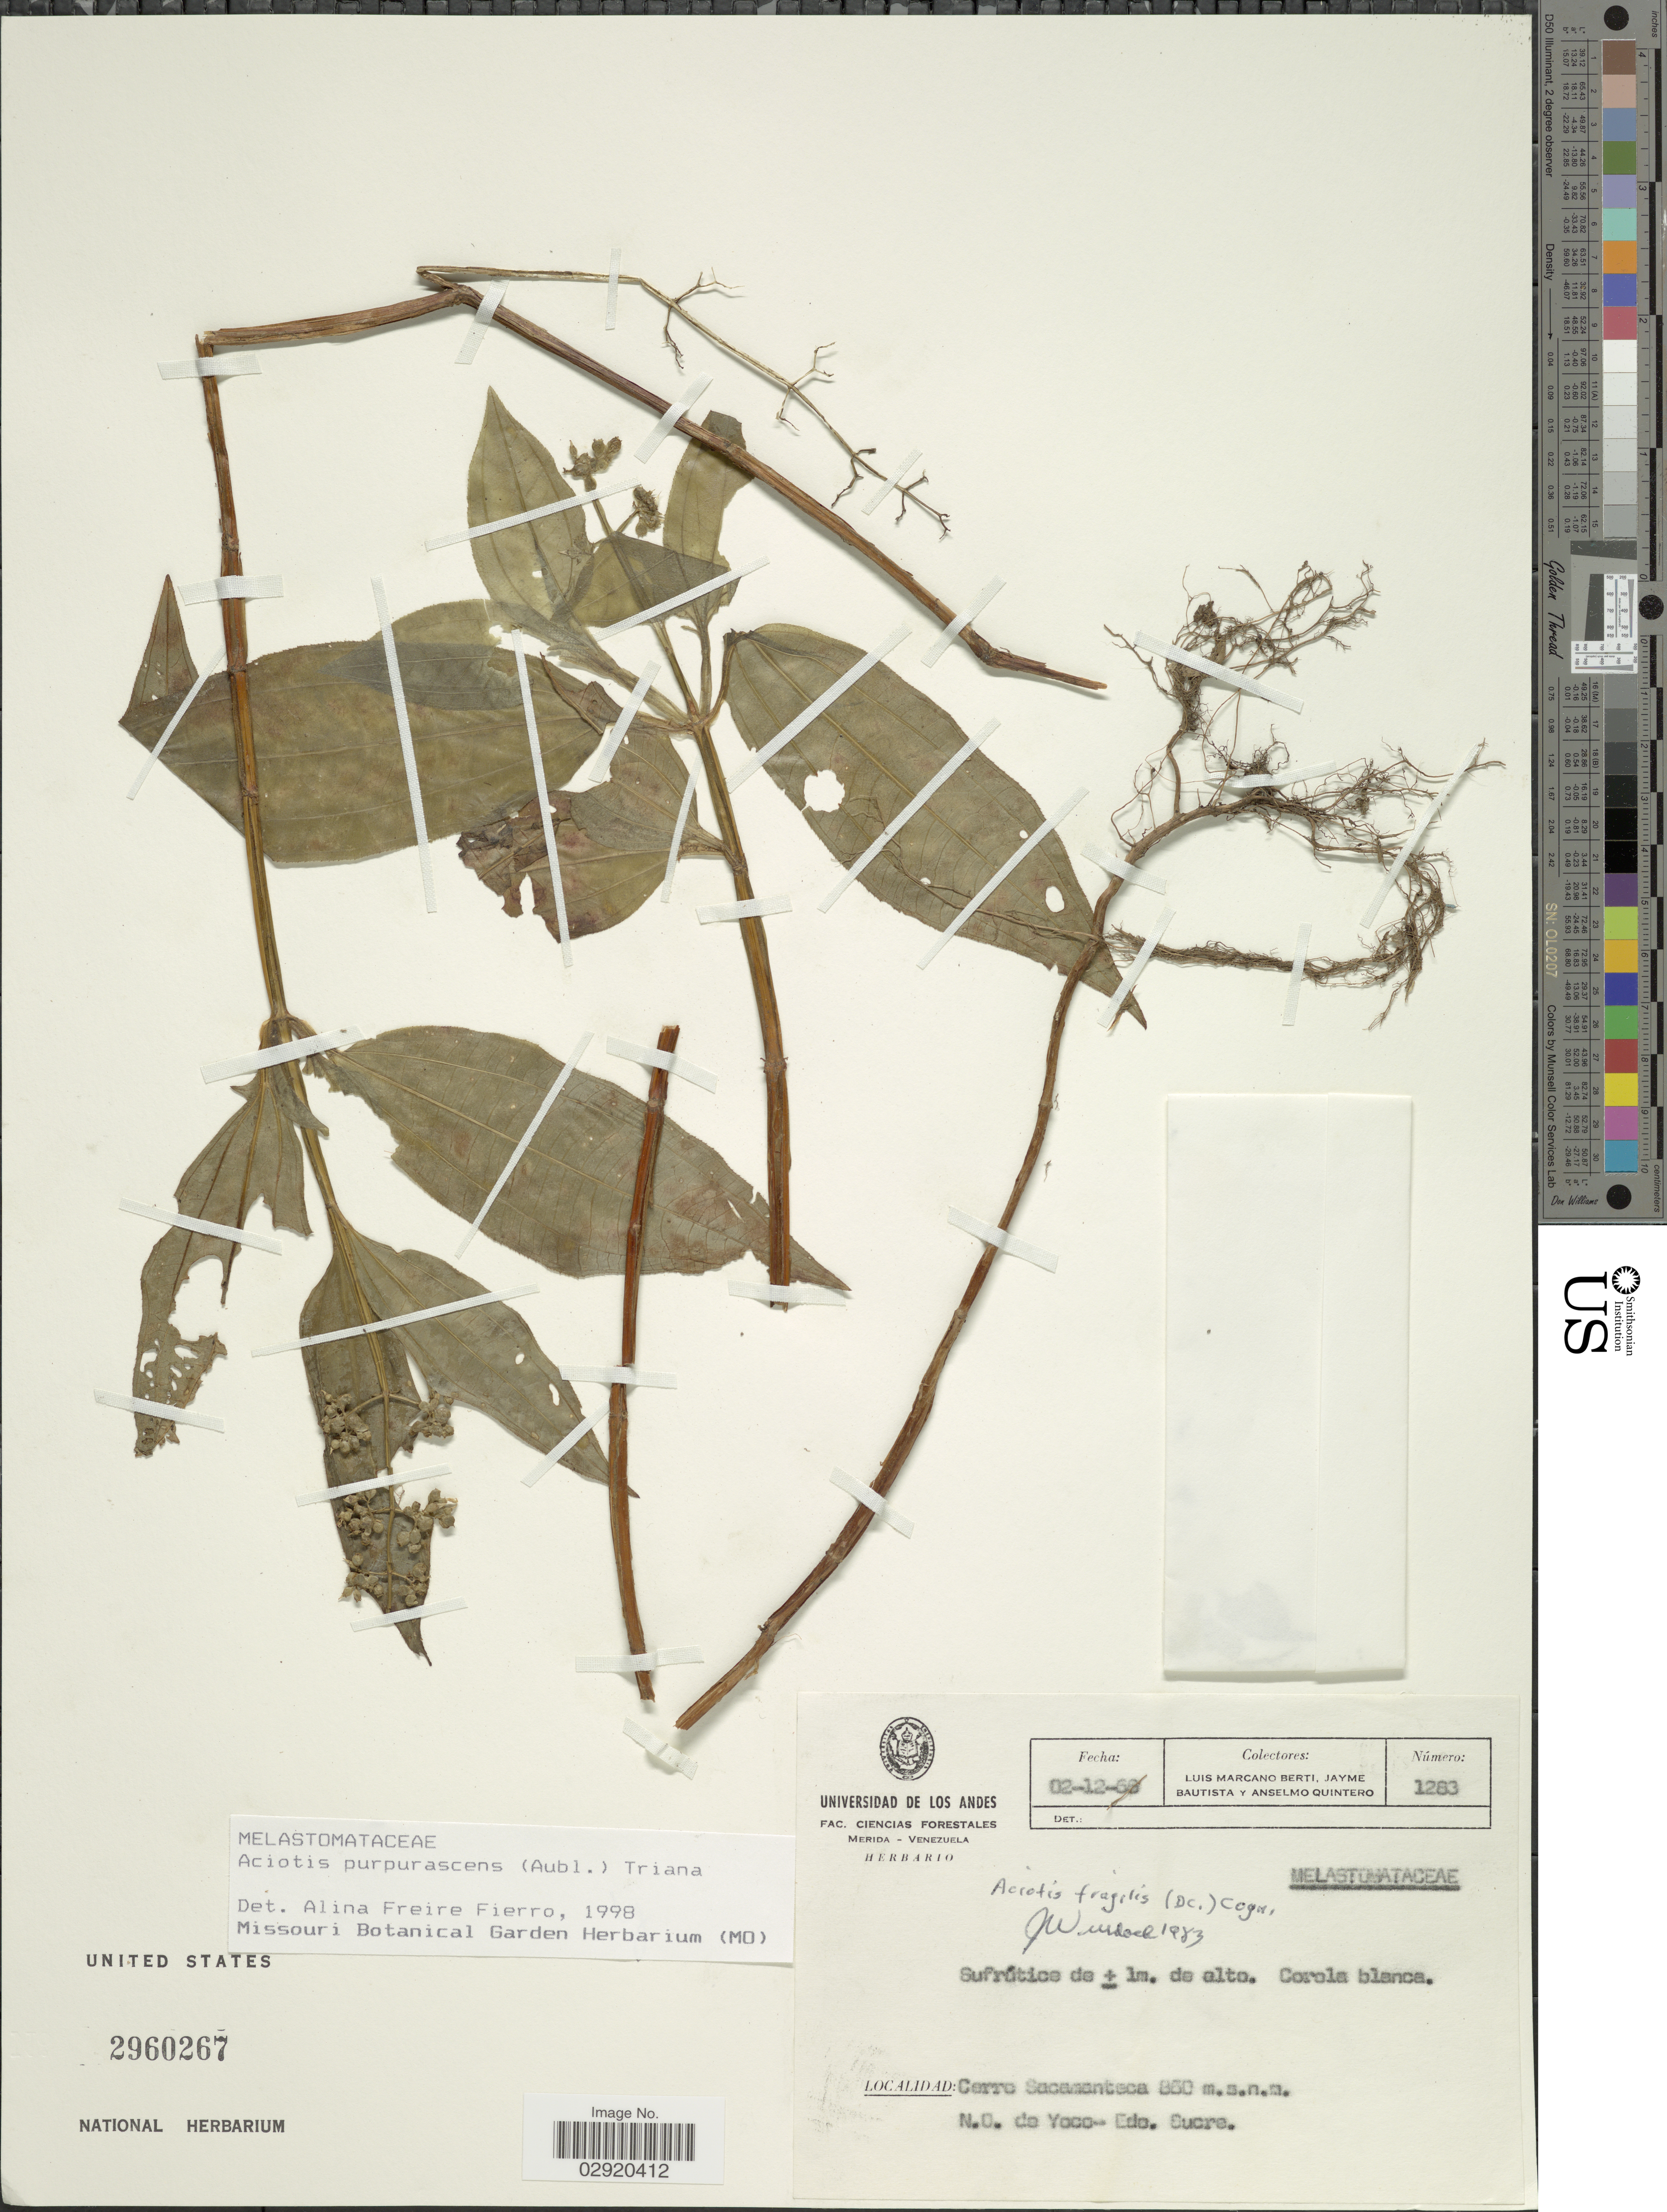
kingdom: Plantae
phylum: Tracheophyta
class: Magnoliopsida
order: Myrtales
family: Melastomataceae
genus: Aciotis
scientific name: Aciotis purpurascens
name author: (Aubl.) Triana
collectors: L. Marcano-Berti, J. A. Bautista B. & A. Quintero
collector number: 1283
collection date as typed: Transcribed d/m/y: 2/12/68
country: Venezuela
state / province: Sucre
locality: Cerro Sacamantaca. N.O. de Yoco-Edo. Sucre.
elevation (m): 850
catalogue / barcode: US 2960267